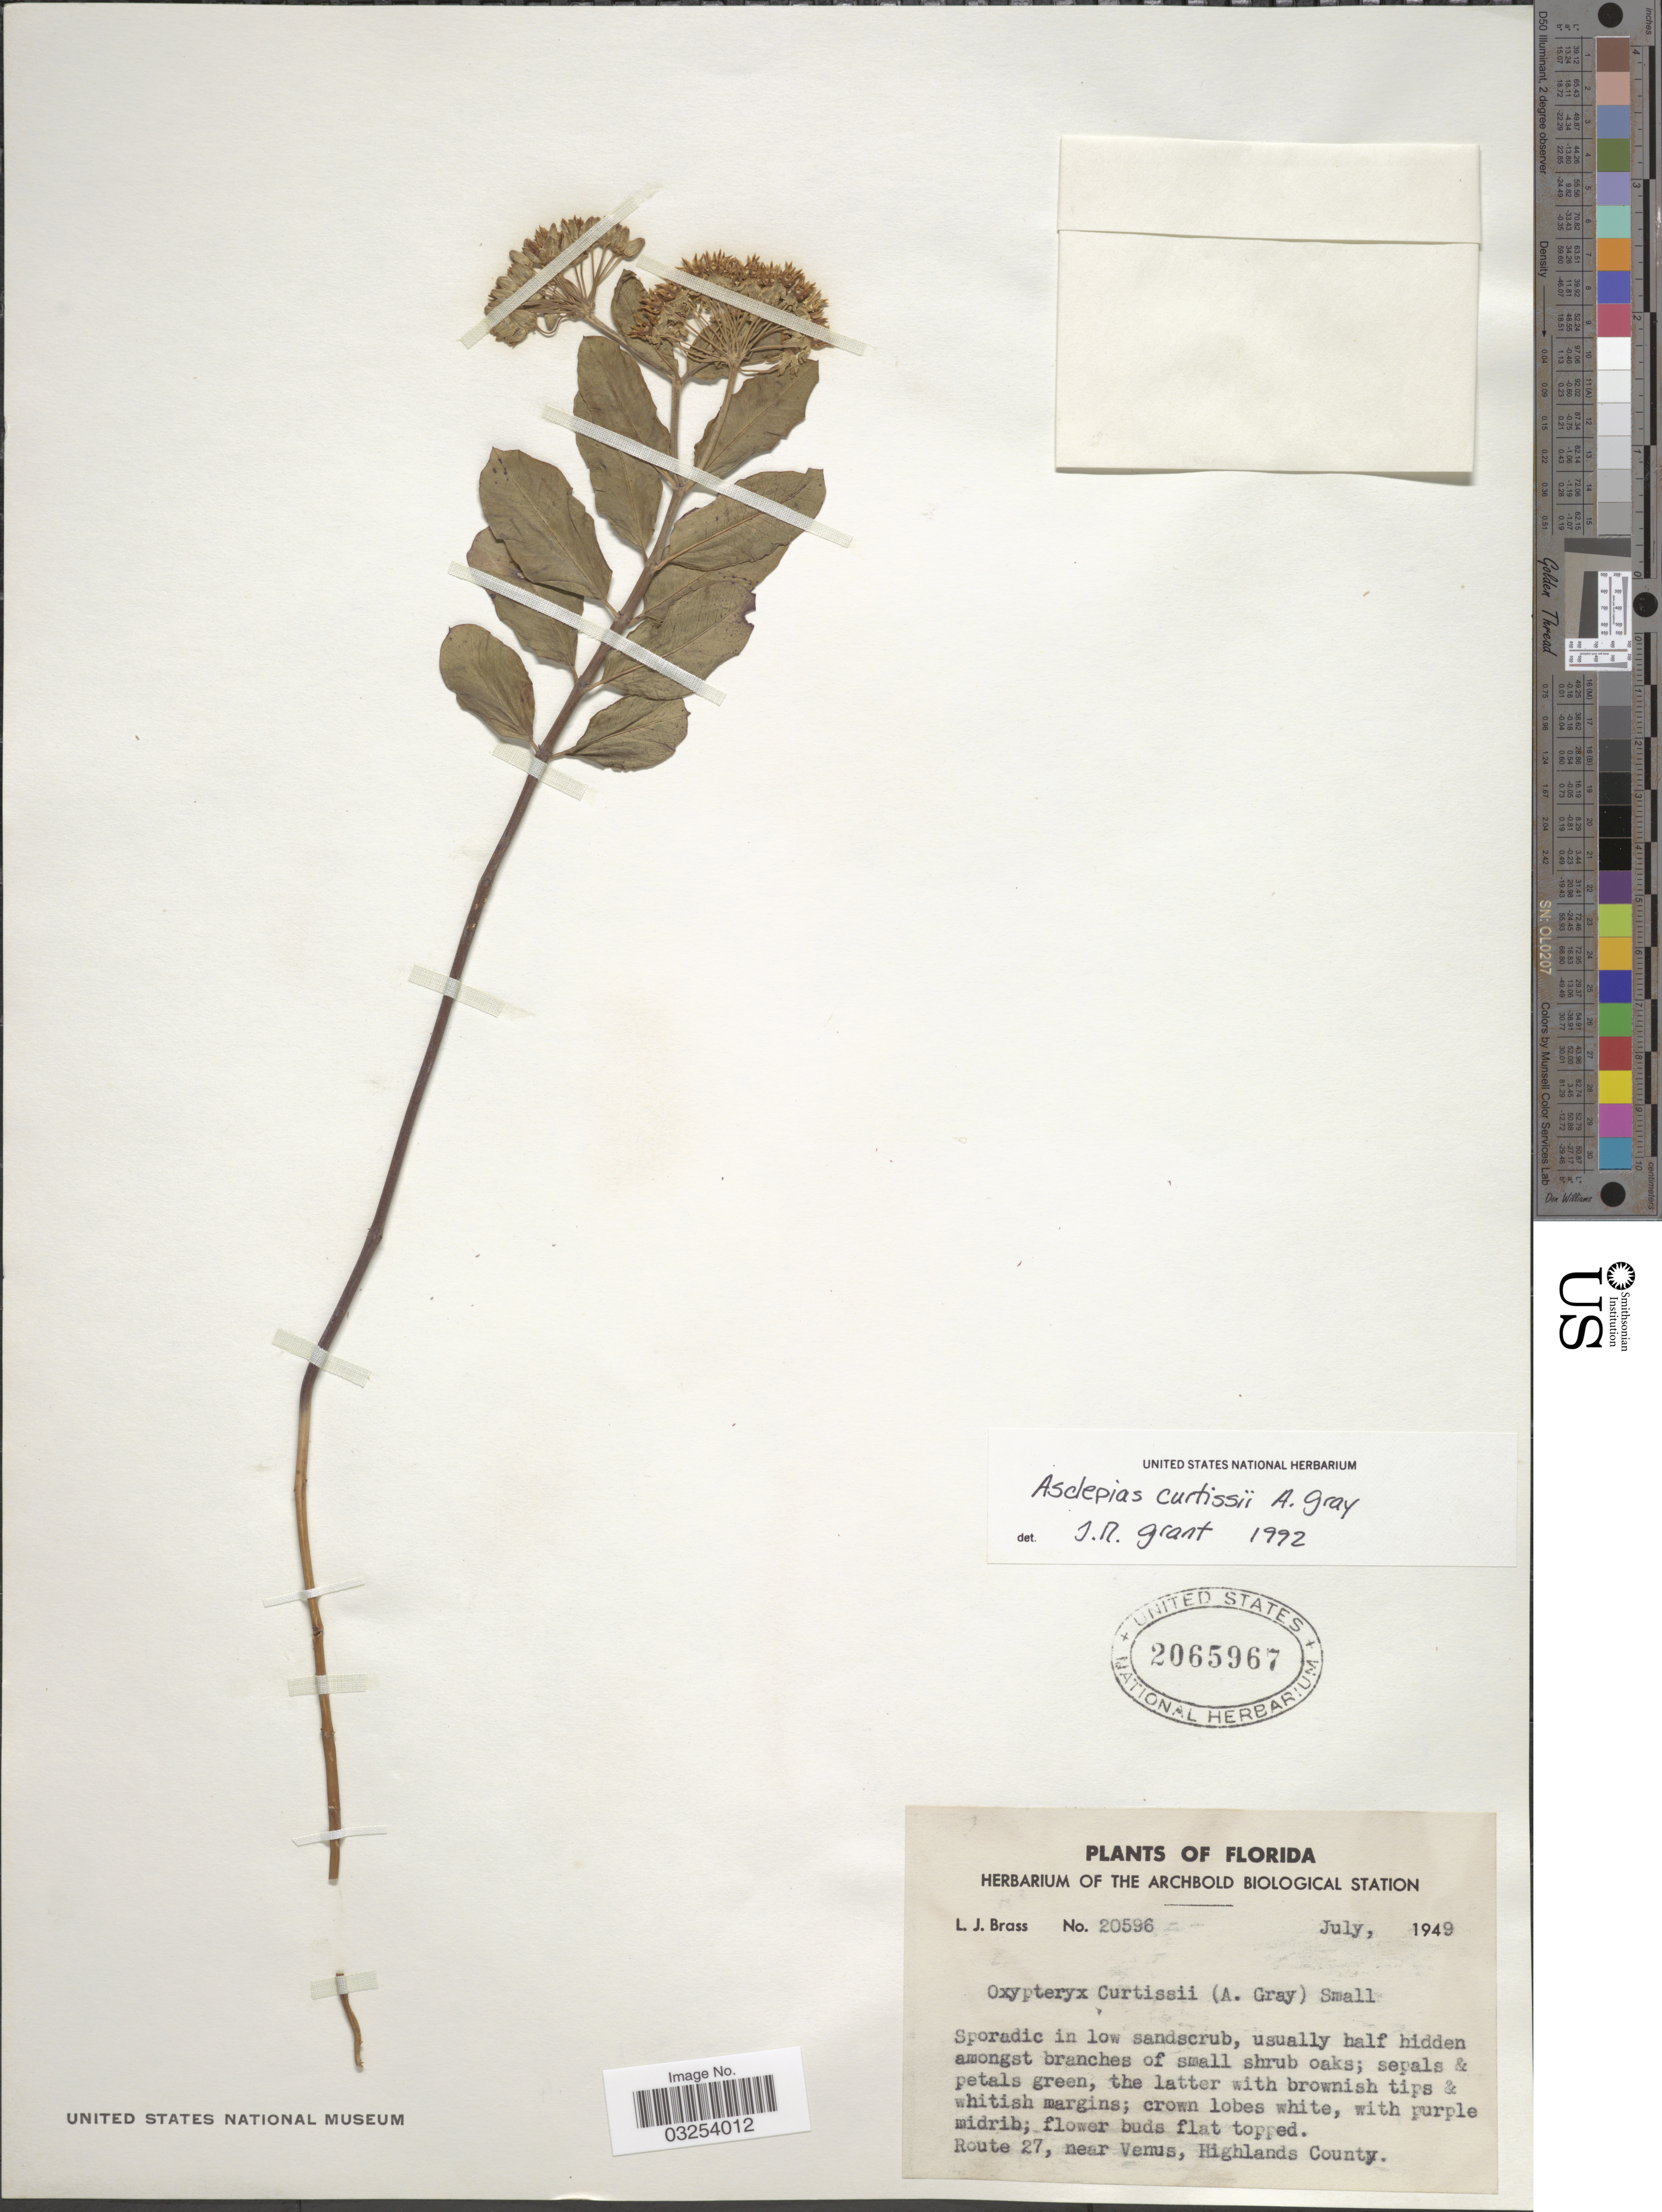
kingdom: Plantae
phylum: Tracheophyta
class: Magnoliopsida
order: Gentianales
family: Apocynaceae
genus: Asclepias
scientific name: Asclepias curtissii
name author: A. Gray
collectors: L. J. Brass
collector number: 20596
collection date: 1949-07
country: United States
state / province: Florida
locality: Route 27, near Venus, Highlands County.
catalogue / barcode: US 2065967